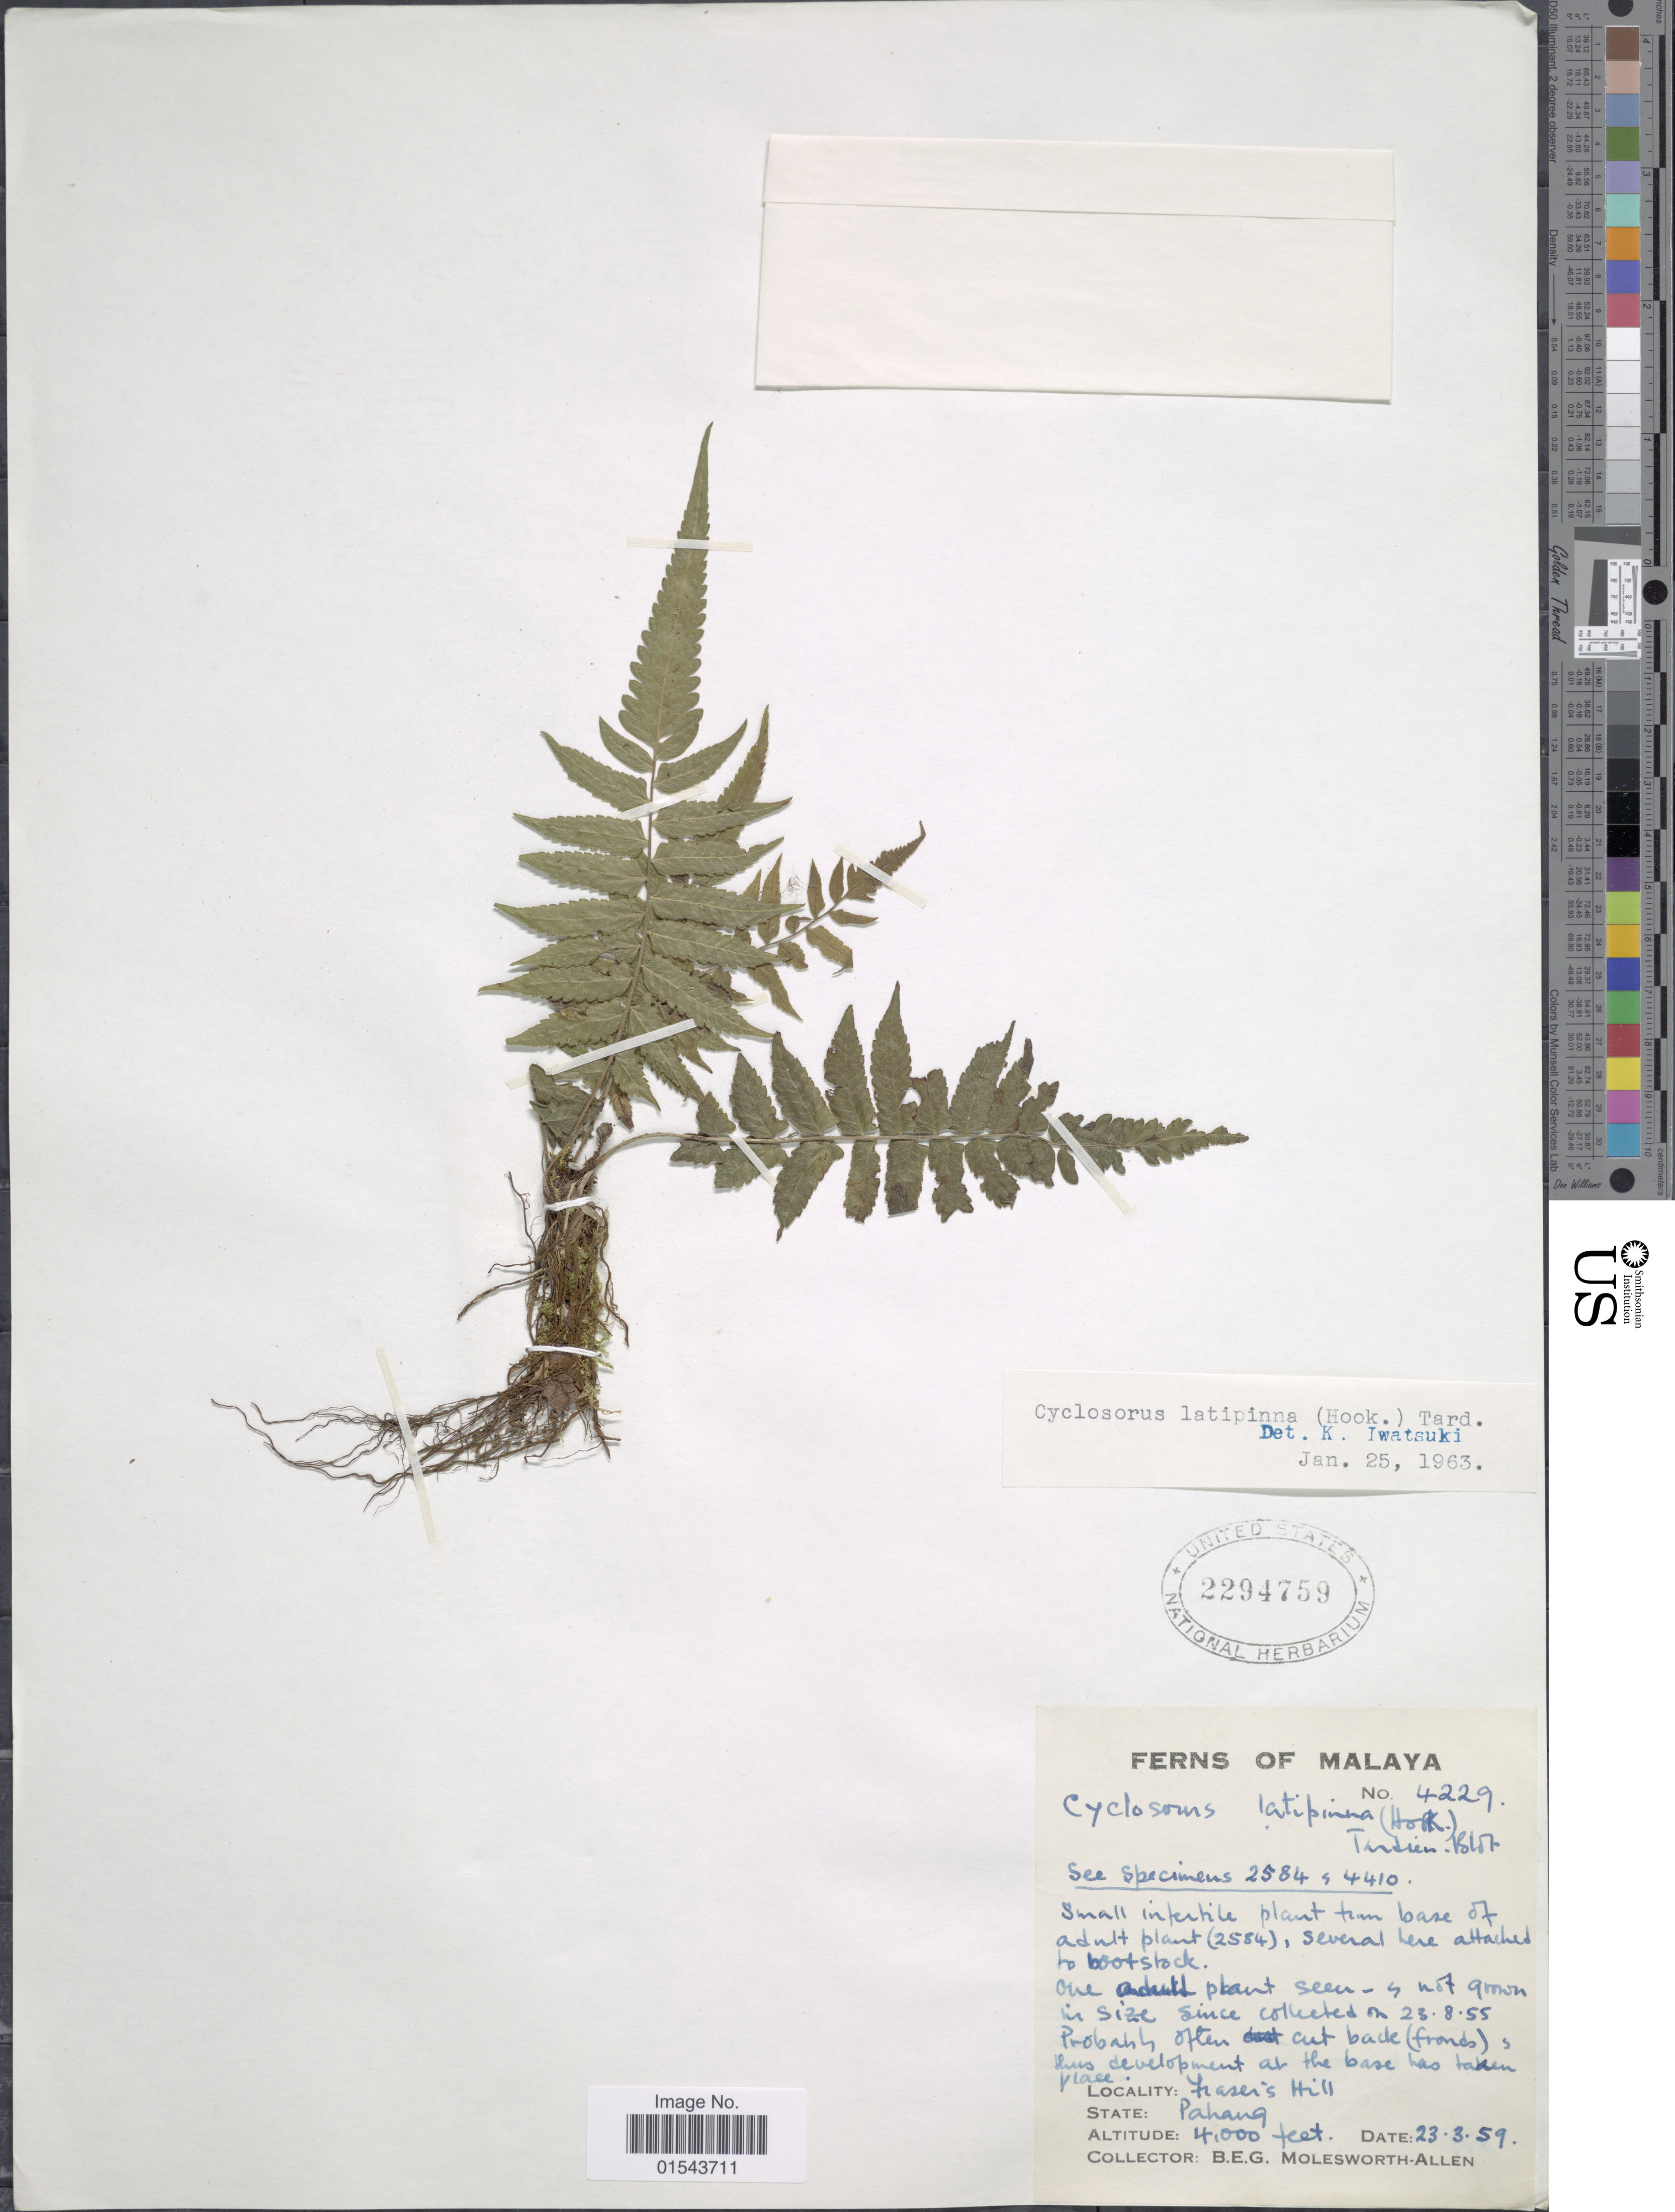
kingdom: Plantae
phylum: Tracheophyta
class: Polypodiopsida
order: Polypodiales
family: Thelypteridaceae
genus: Christella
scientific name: Christella latipinna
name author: (Benth.) H. Lév.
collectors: B. E. G. Molesworth-Allen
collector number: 4229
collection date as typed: Transcribed d/m/y: 23/3/59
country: Malaysia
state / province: Pahang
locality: Fraser's Hill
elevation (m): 1219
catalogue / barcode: US 2294759